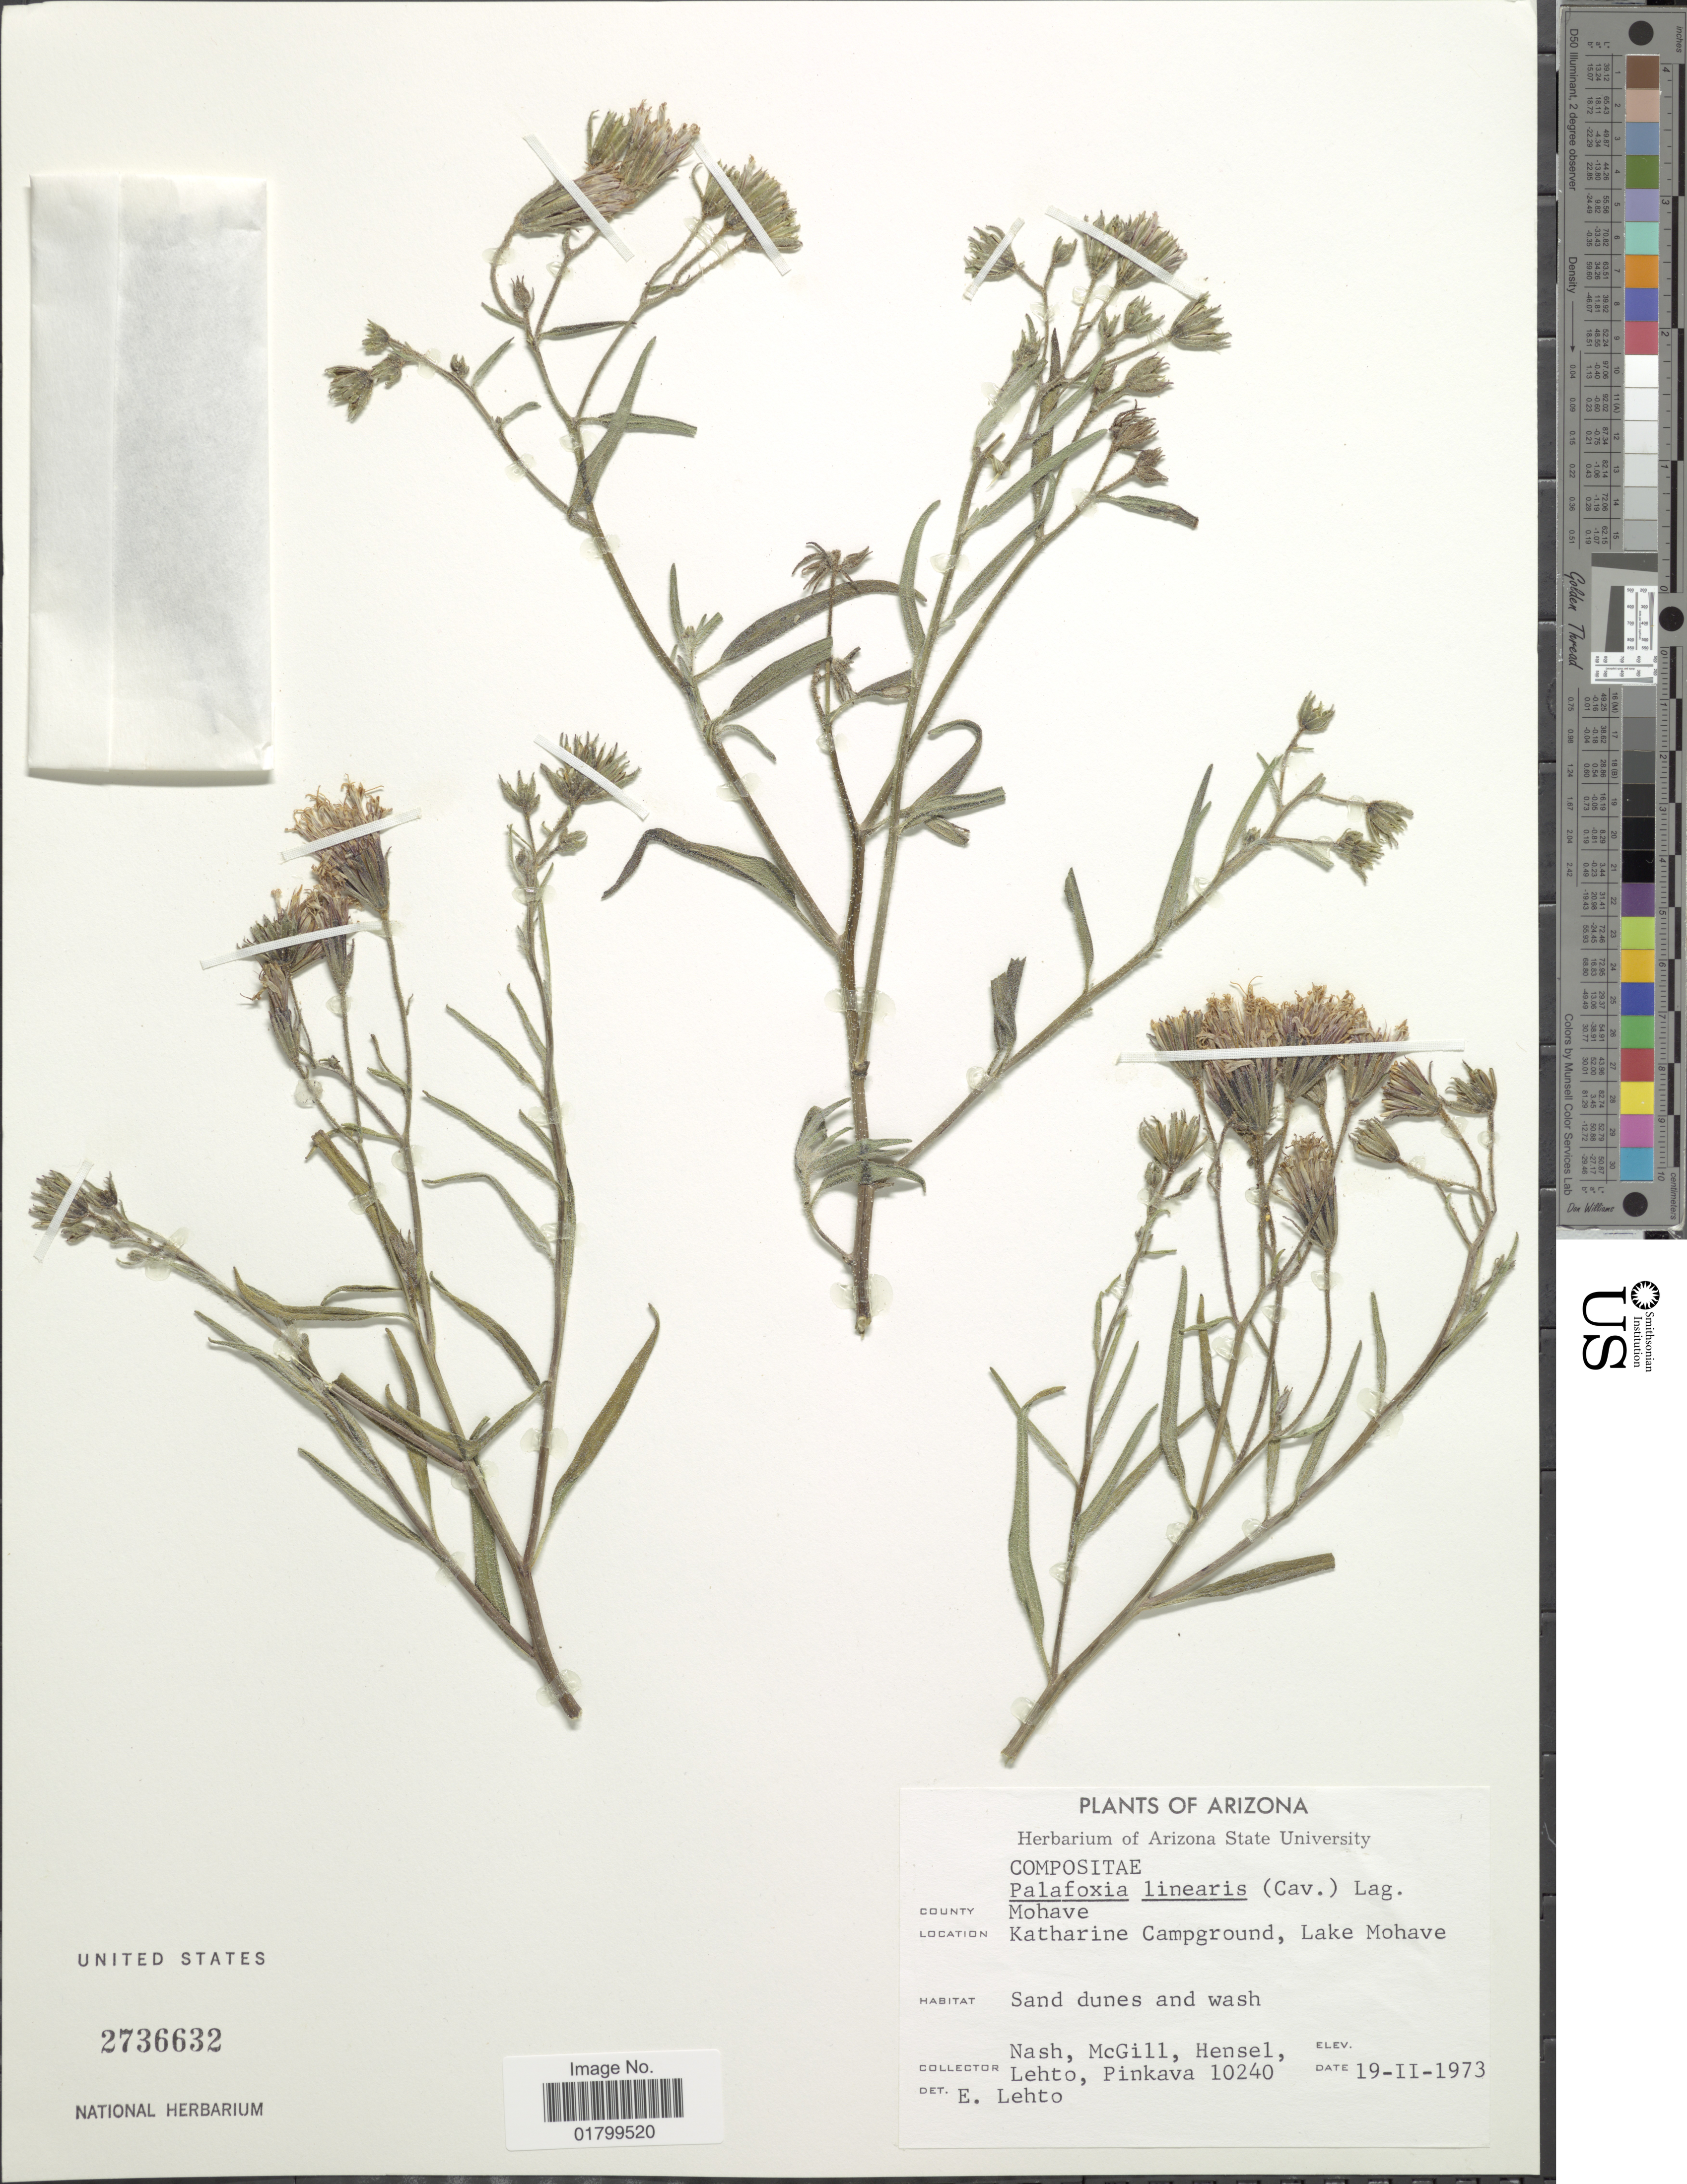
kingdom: Plantae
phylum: Tracheophyta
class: Magnoliopsida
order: Asterales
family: Asteraceae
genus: Palafoxia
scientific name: Palafoxia arida var. arida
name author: B.L. Turner & M.I. Morris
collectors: -- Nash, -. McGill, -. Hensel, -. Lehto & -. Pinkava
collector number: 10240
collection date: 1973-02-19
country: United States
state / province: Arizona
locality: County Mohave, Katharine Campground, Lake Mohave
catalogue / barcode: US 2736632